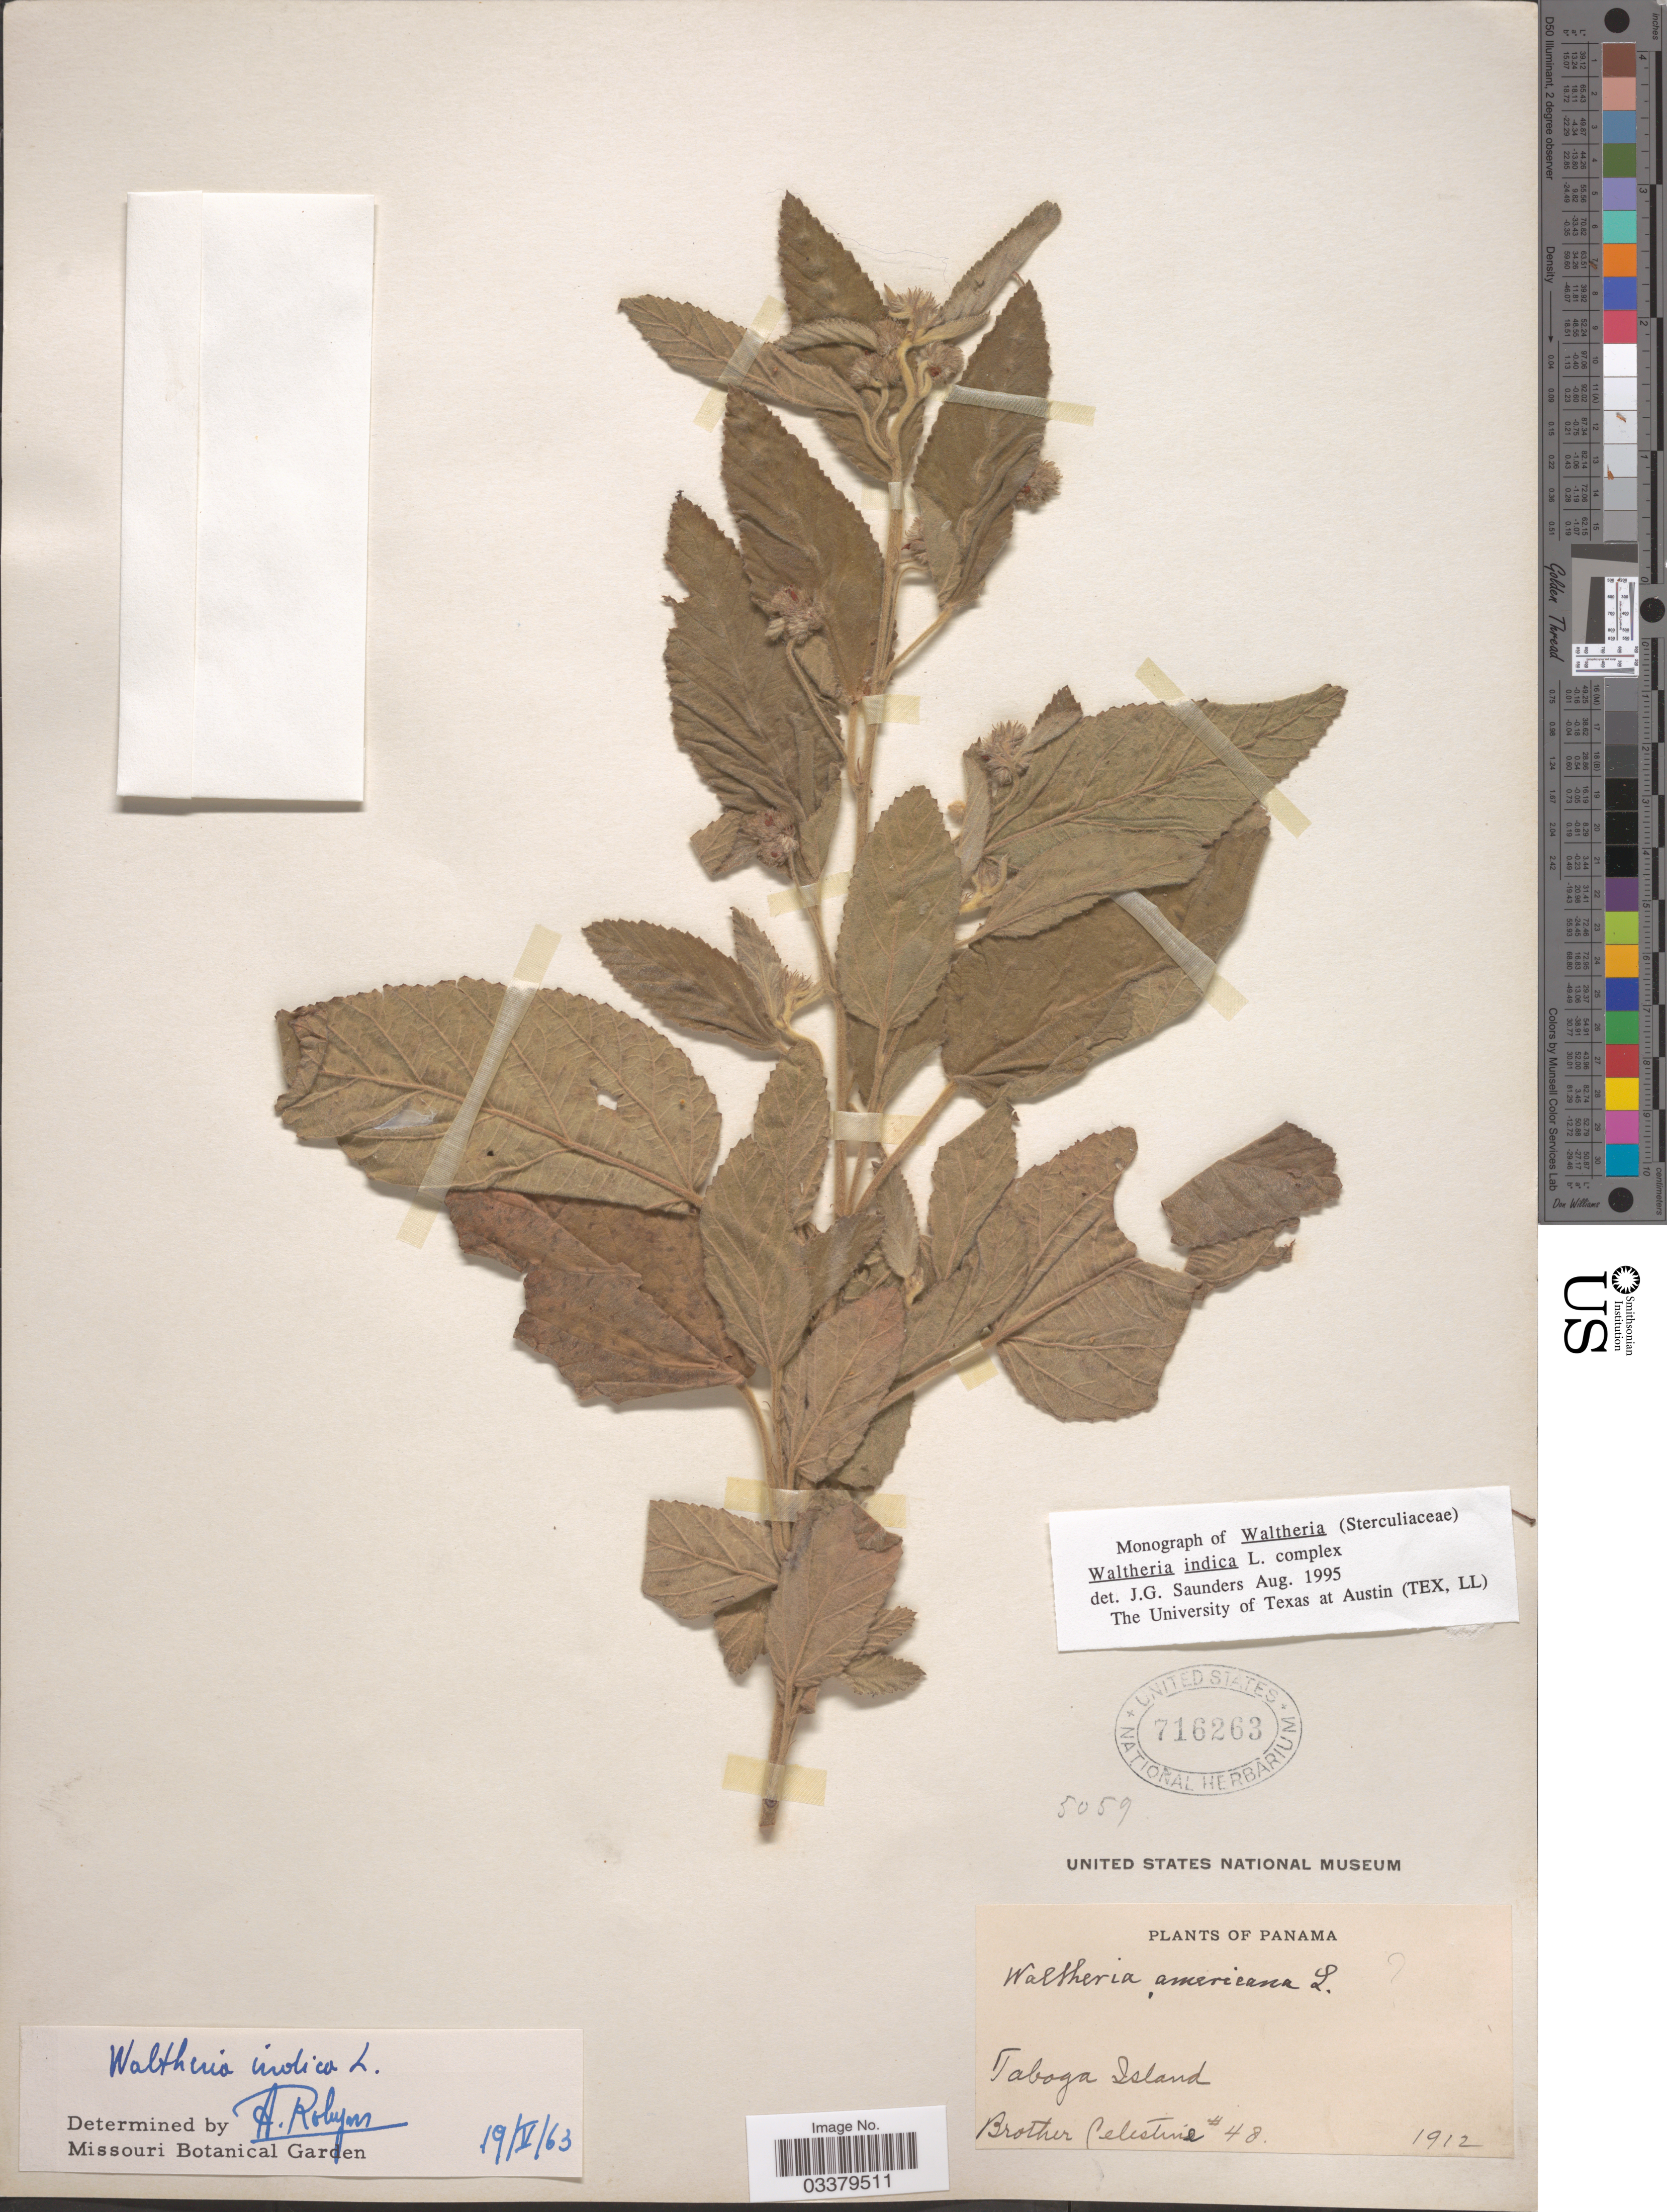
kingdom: Plantae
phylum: Tracheophyta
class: Magnoliopsida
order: Malvales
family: Malvaceae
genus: Waltheria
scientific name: Waltheria indica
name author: L.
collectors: B. Celestine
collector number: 48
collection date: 1912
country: Panama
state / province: Panamá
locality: Taboga Island.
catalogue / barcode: US 716263